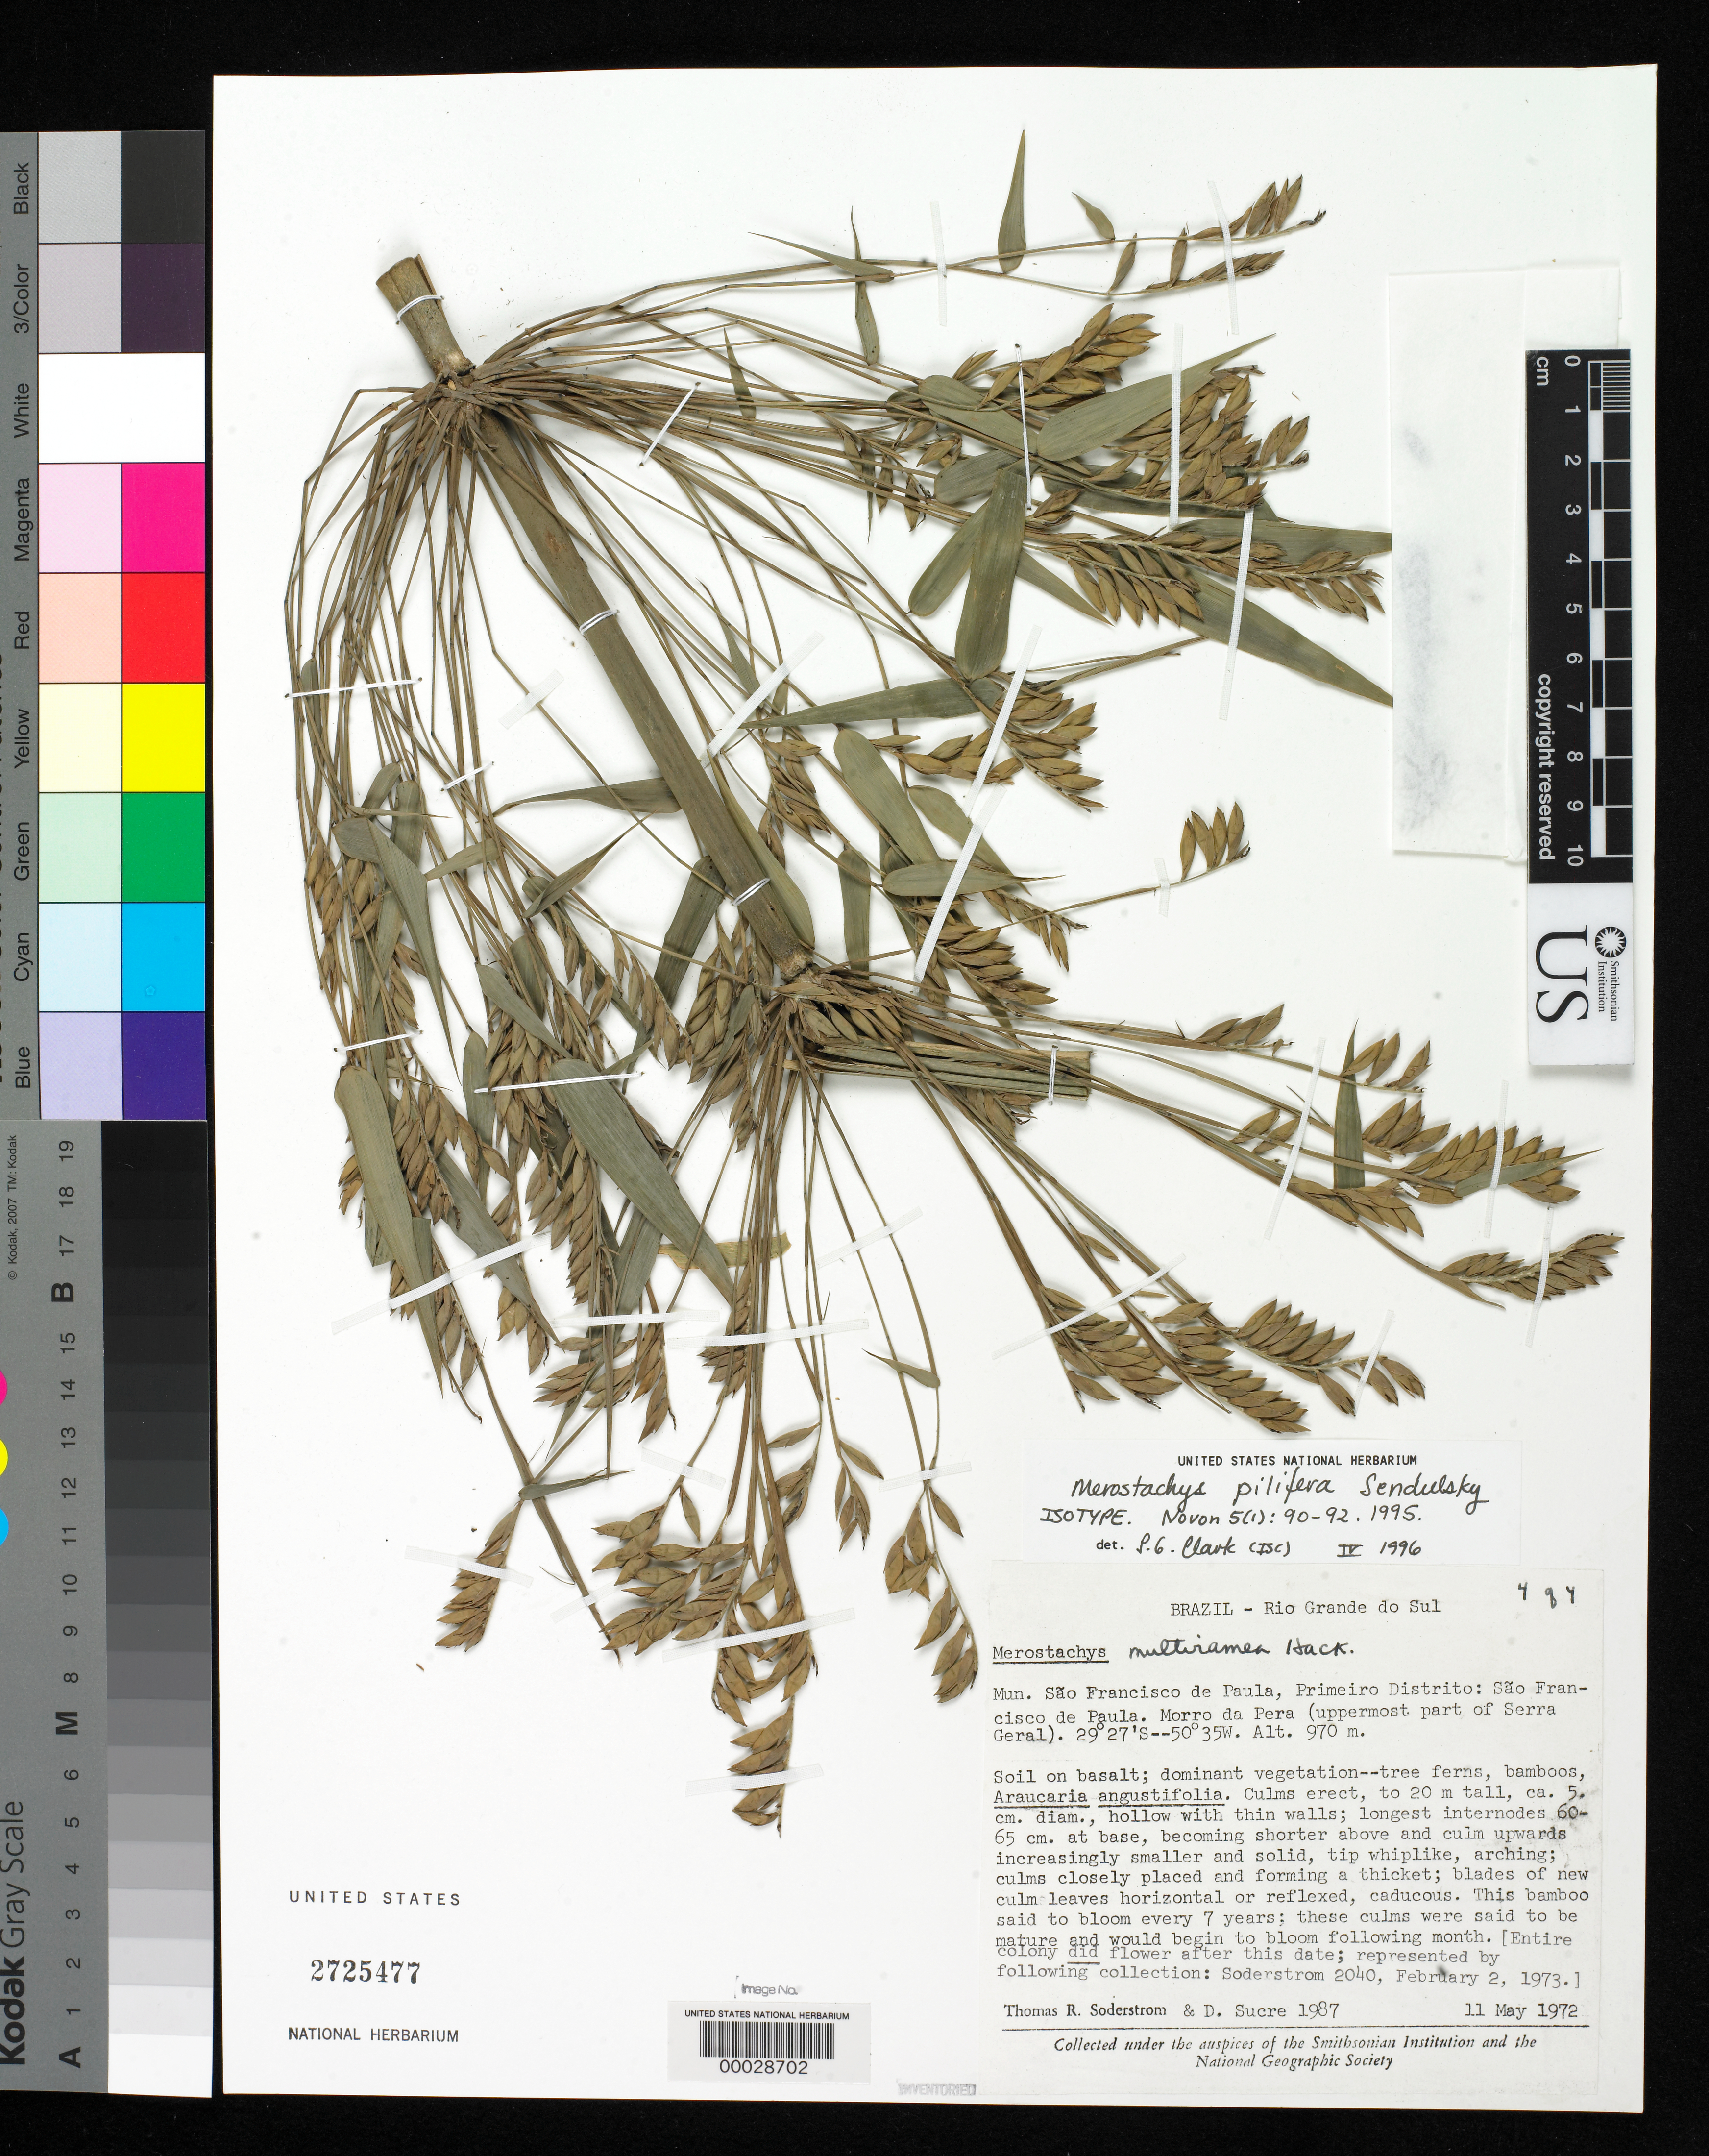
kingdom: Plantae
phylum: Tracheophyta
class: Liliopsida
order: Poales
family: Poaceae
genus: Merostachys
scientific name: Merostachys pilifera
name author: Send.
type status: Isotype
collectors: T. R. Soderstrom & D. Sucre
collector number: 1987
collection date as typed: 11 May 1972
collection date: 1972-05-11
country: Brazil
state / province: Rio Grande do Sul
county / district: São Francisco de Paula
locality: Sao Francisco de Paula, Morro de Pera.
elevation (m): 970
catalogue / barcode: US 2725477